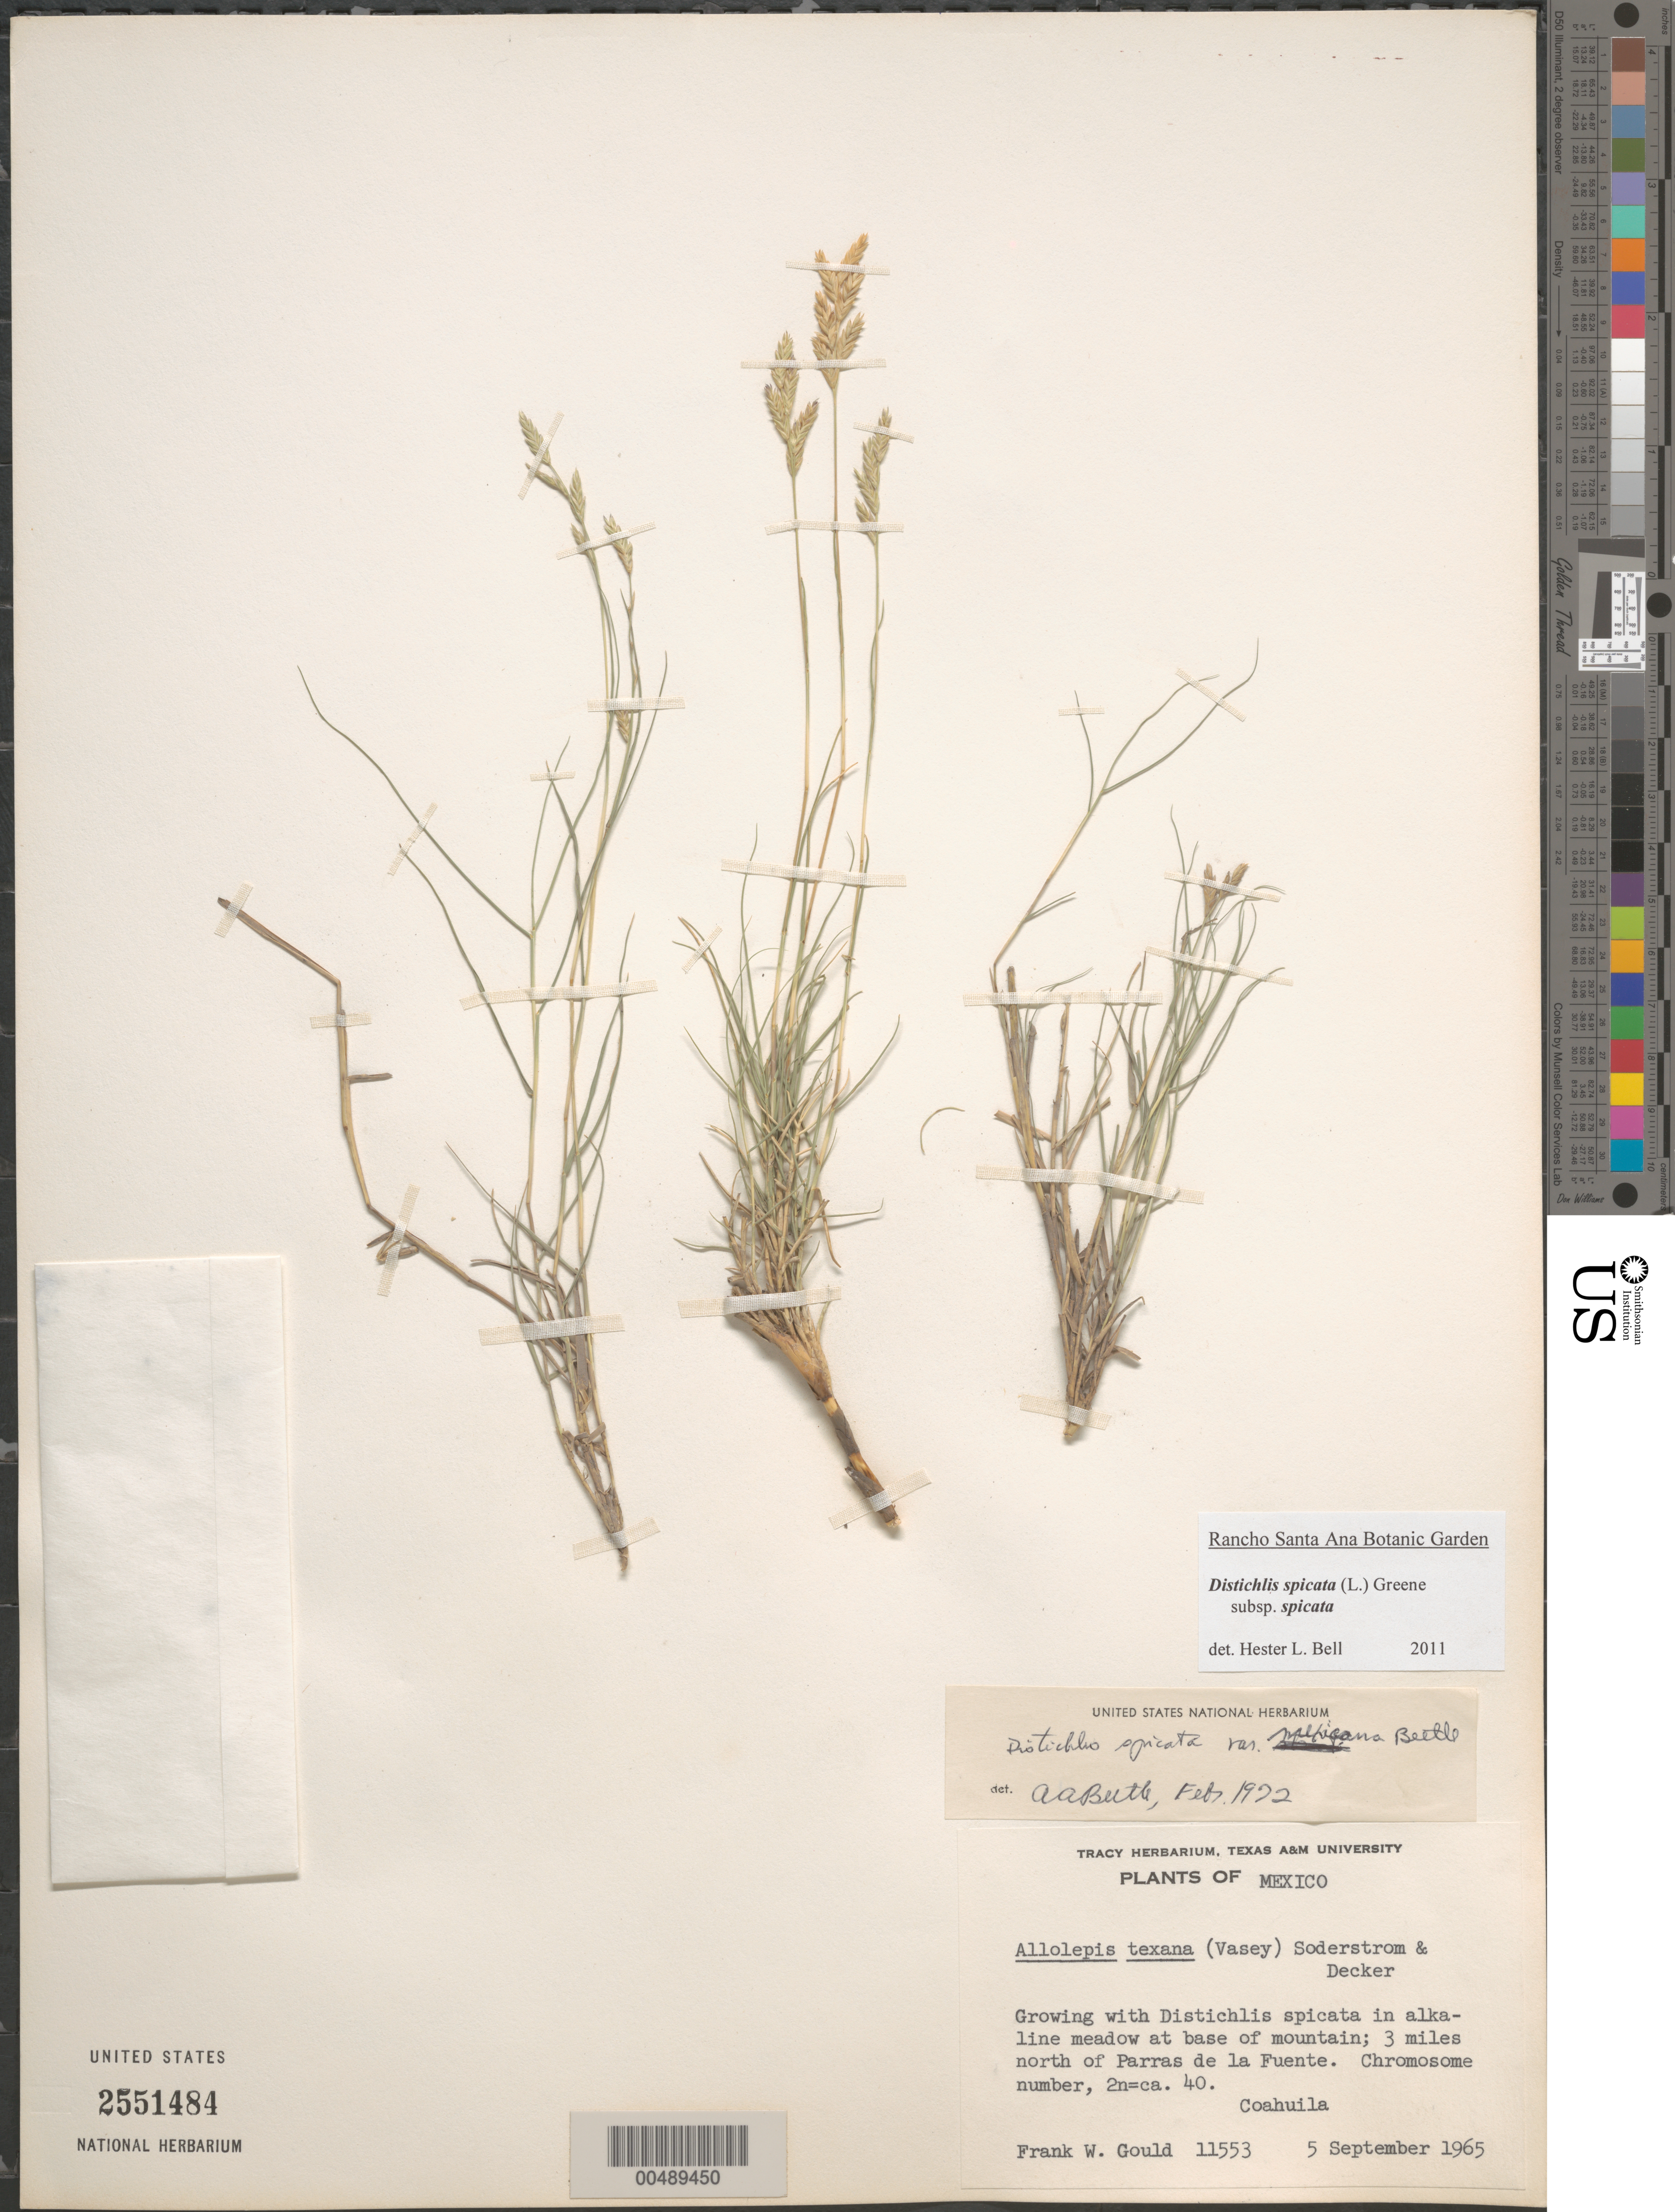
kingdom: Plantae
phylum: Tracheophyta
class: Liliopsida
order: Poales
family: Poaceae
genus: Distichlis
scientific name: Distichlis spicata subsp. spicata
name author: (L.) Greene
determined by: Bell, H. L.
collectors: F. W. Gould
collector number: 11553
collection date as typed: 5 Sep 1965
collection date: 1965-09-05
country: Mexico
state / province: Coahuila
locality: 3 mi N of Parras de la Fuente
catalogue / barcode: US 2551484